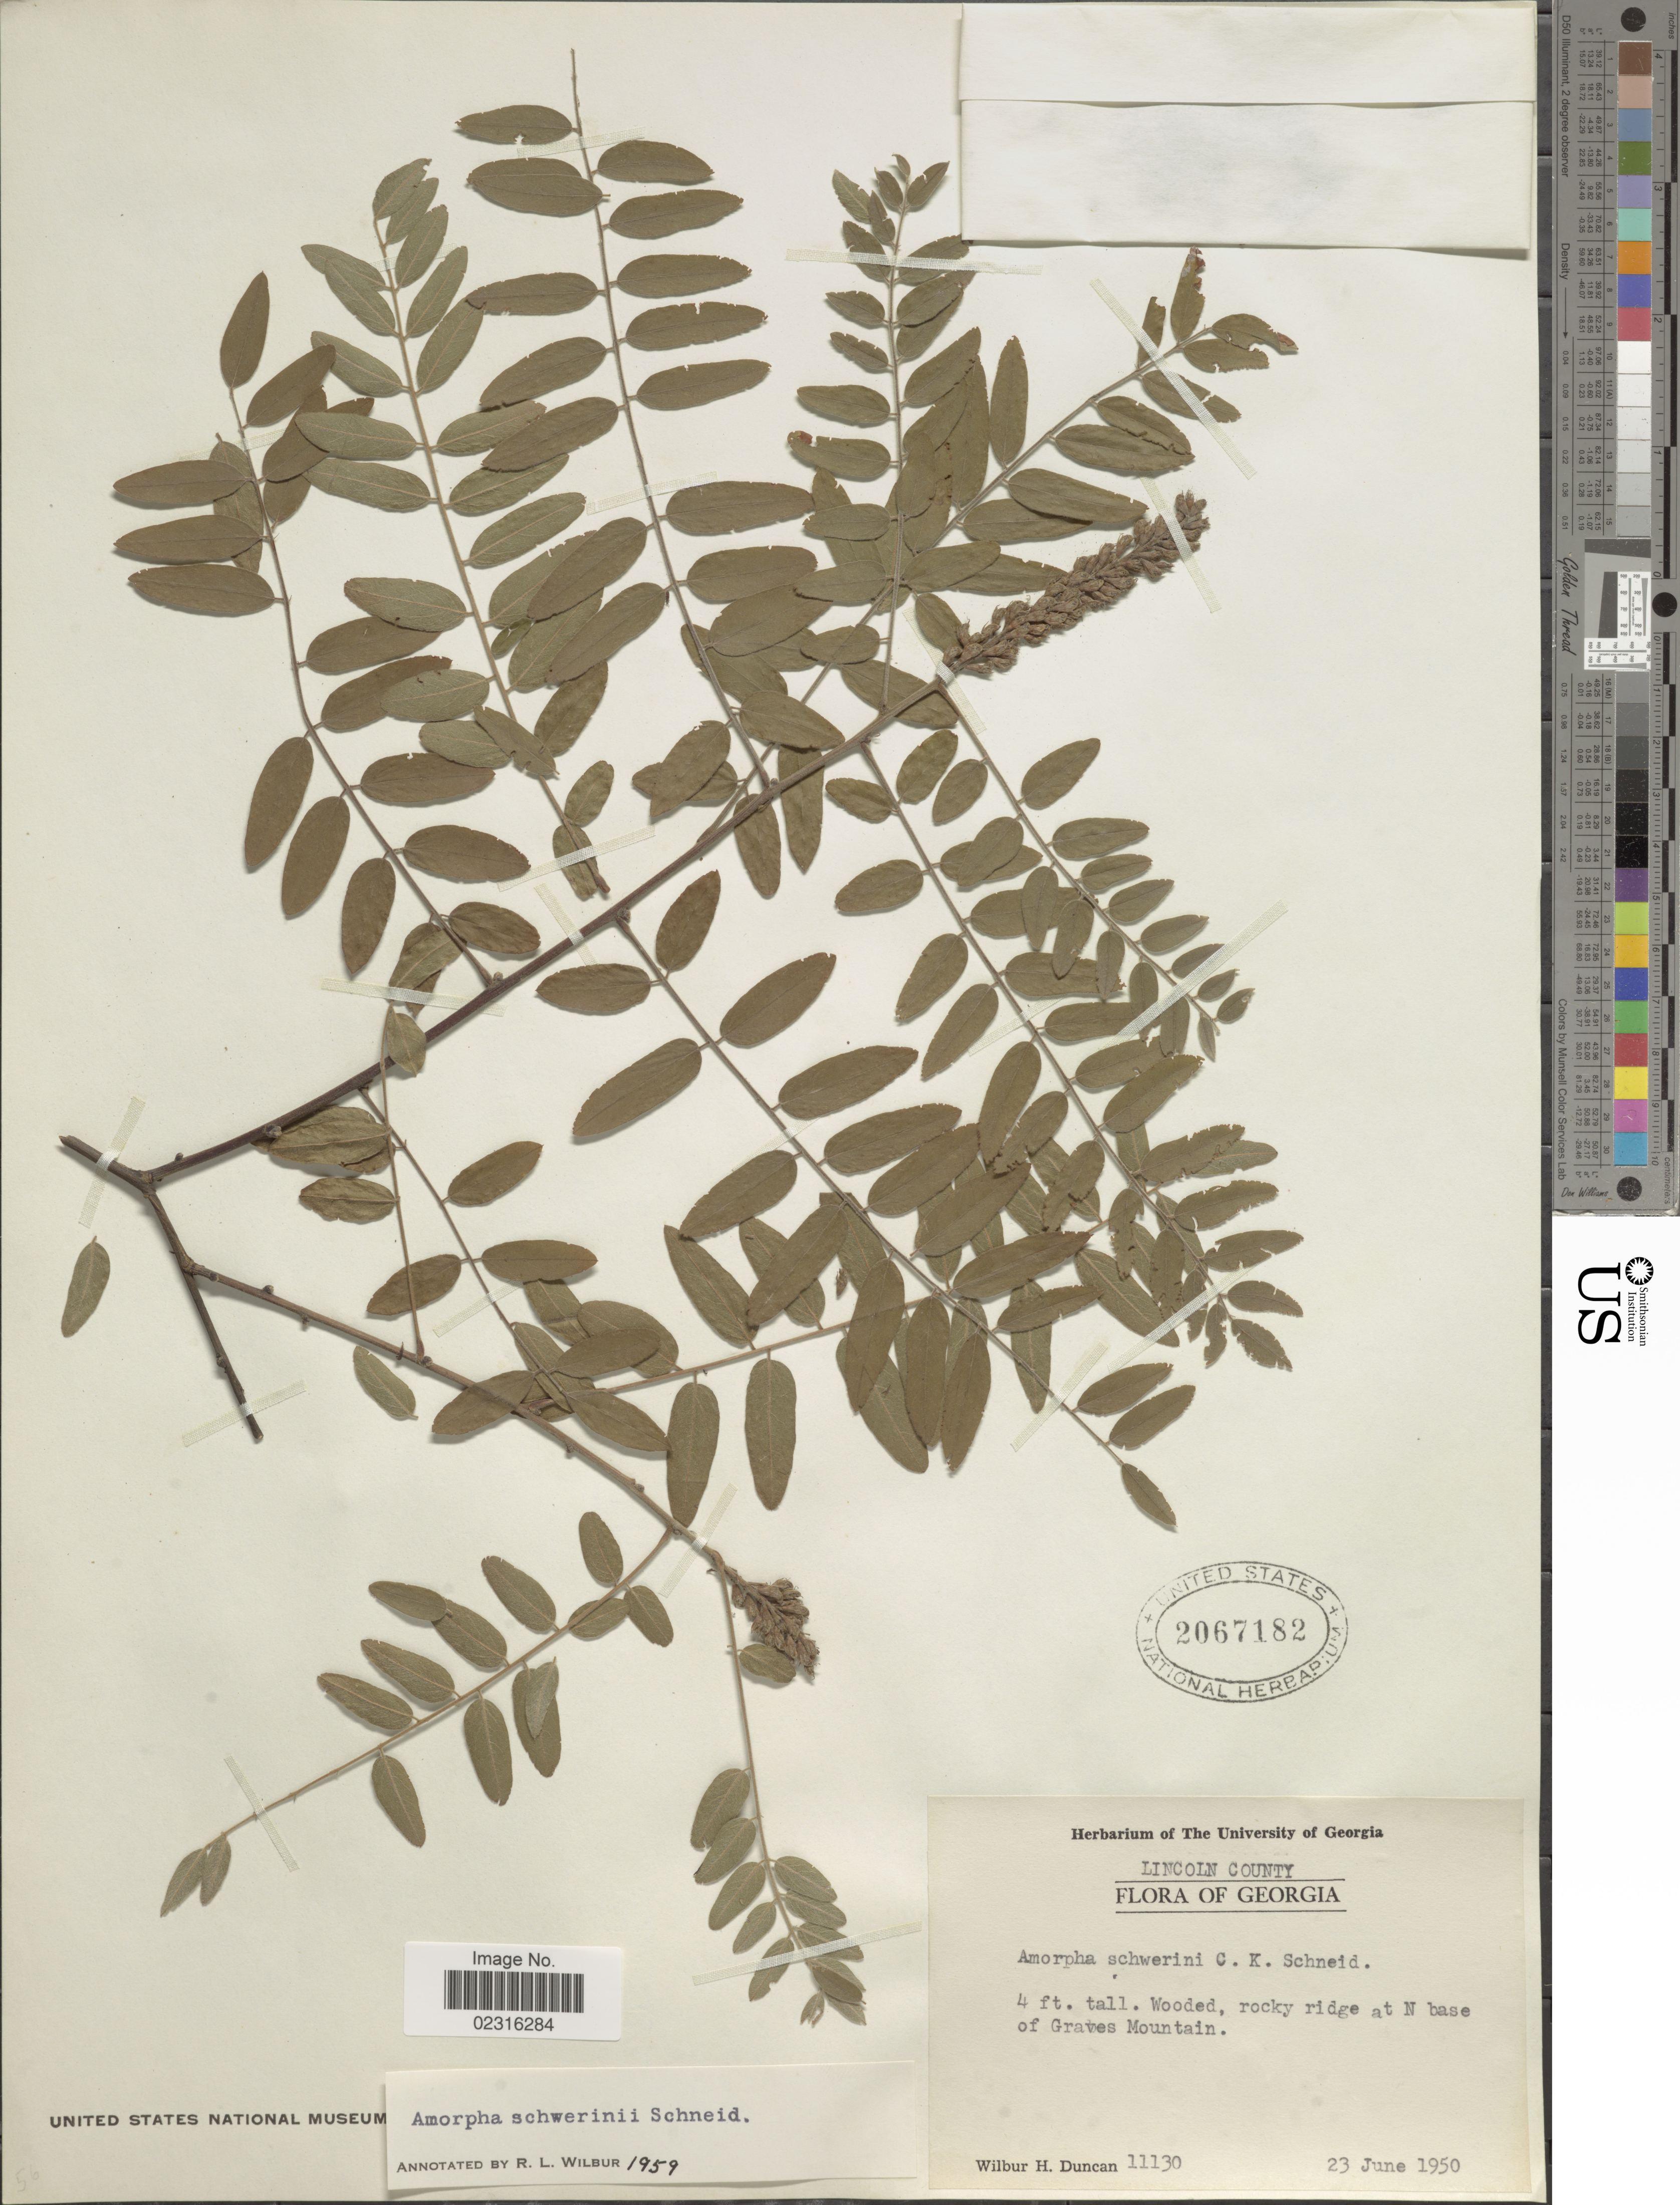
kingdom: Plantae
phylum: Tracheophyta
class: Magnoliopsida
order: Fabales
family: Fabaceae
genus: Amorpha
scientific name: Amorpha schwerinii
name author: C.K. Schneid.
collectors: W. H. Duncan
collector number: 11130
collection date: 1950-06-23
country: United States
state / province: Georgia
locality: Lincoln County, wooded, rocky ridge at N base of Graves Mountain.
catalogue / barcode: US 2067182